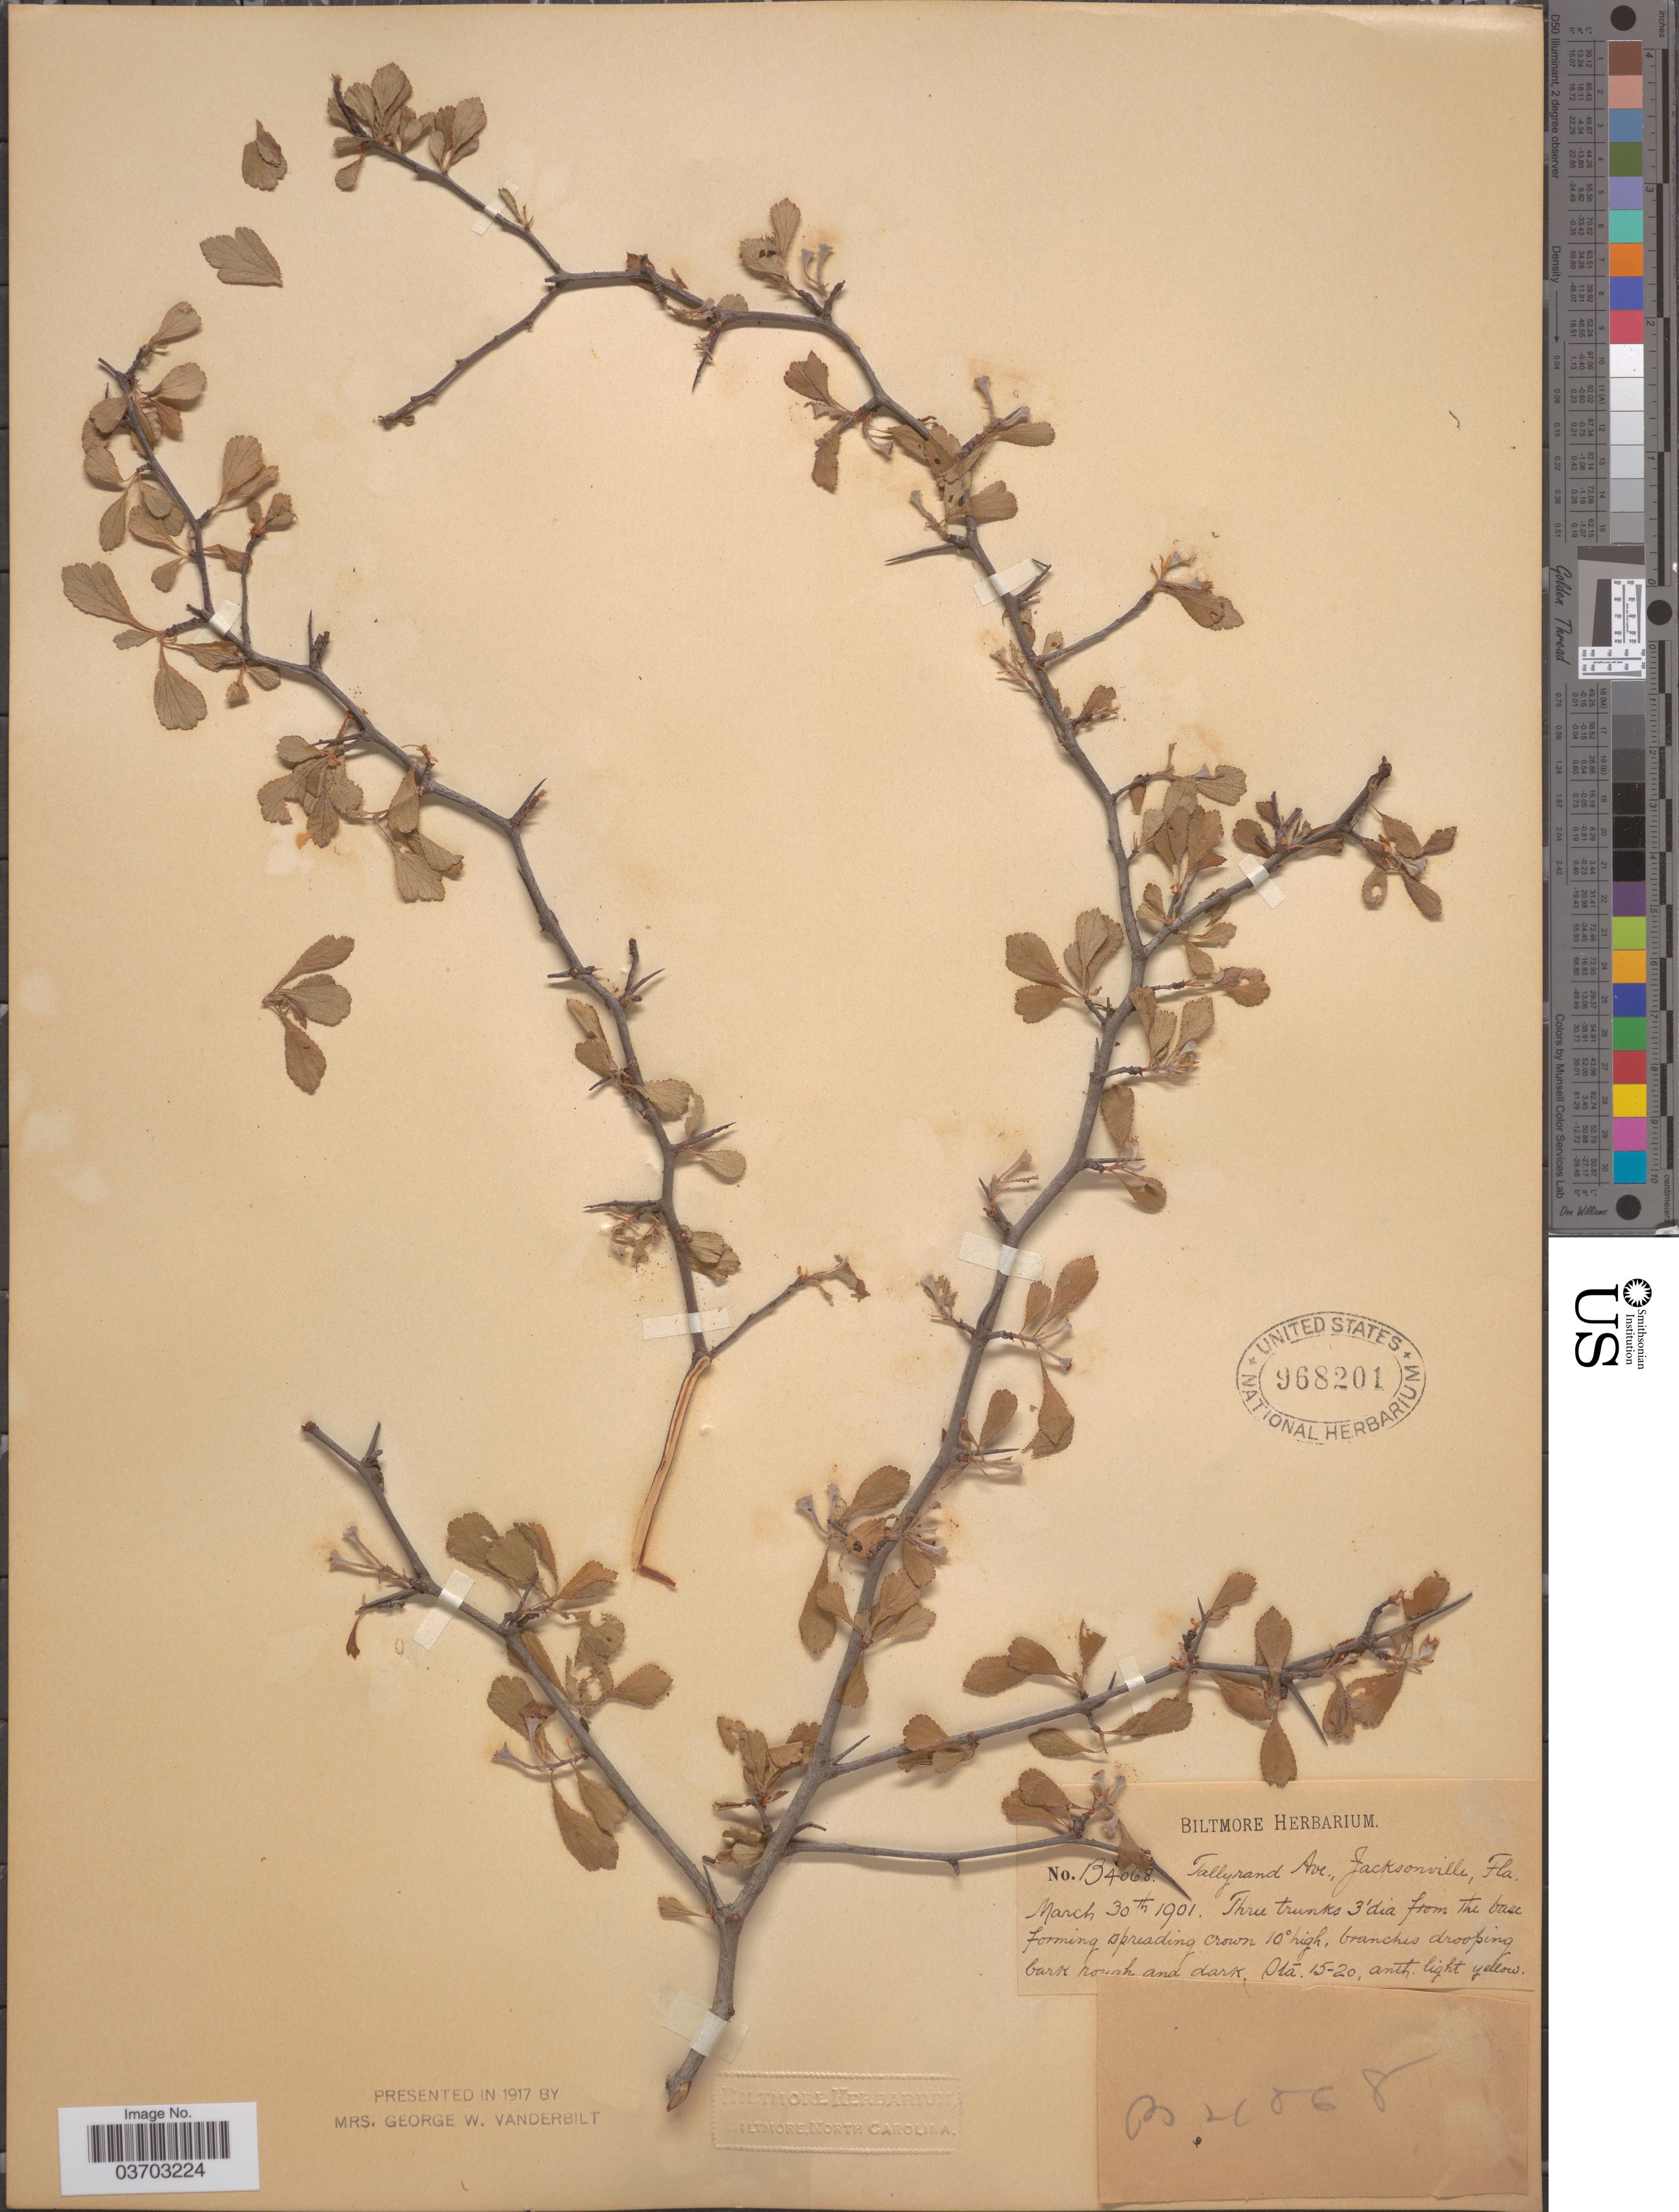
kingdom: Plantae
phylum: Tracheophyta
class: Magnoliopsida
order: Rosales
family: Rosaceae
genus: Crataegus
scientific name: Crataegus sp.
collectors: ex herb. Biltmore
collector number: B4068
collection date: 1901-03-30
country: United States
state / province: Florida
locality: Jacksonville.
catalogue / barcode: US 968201